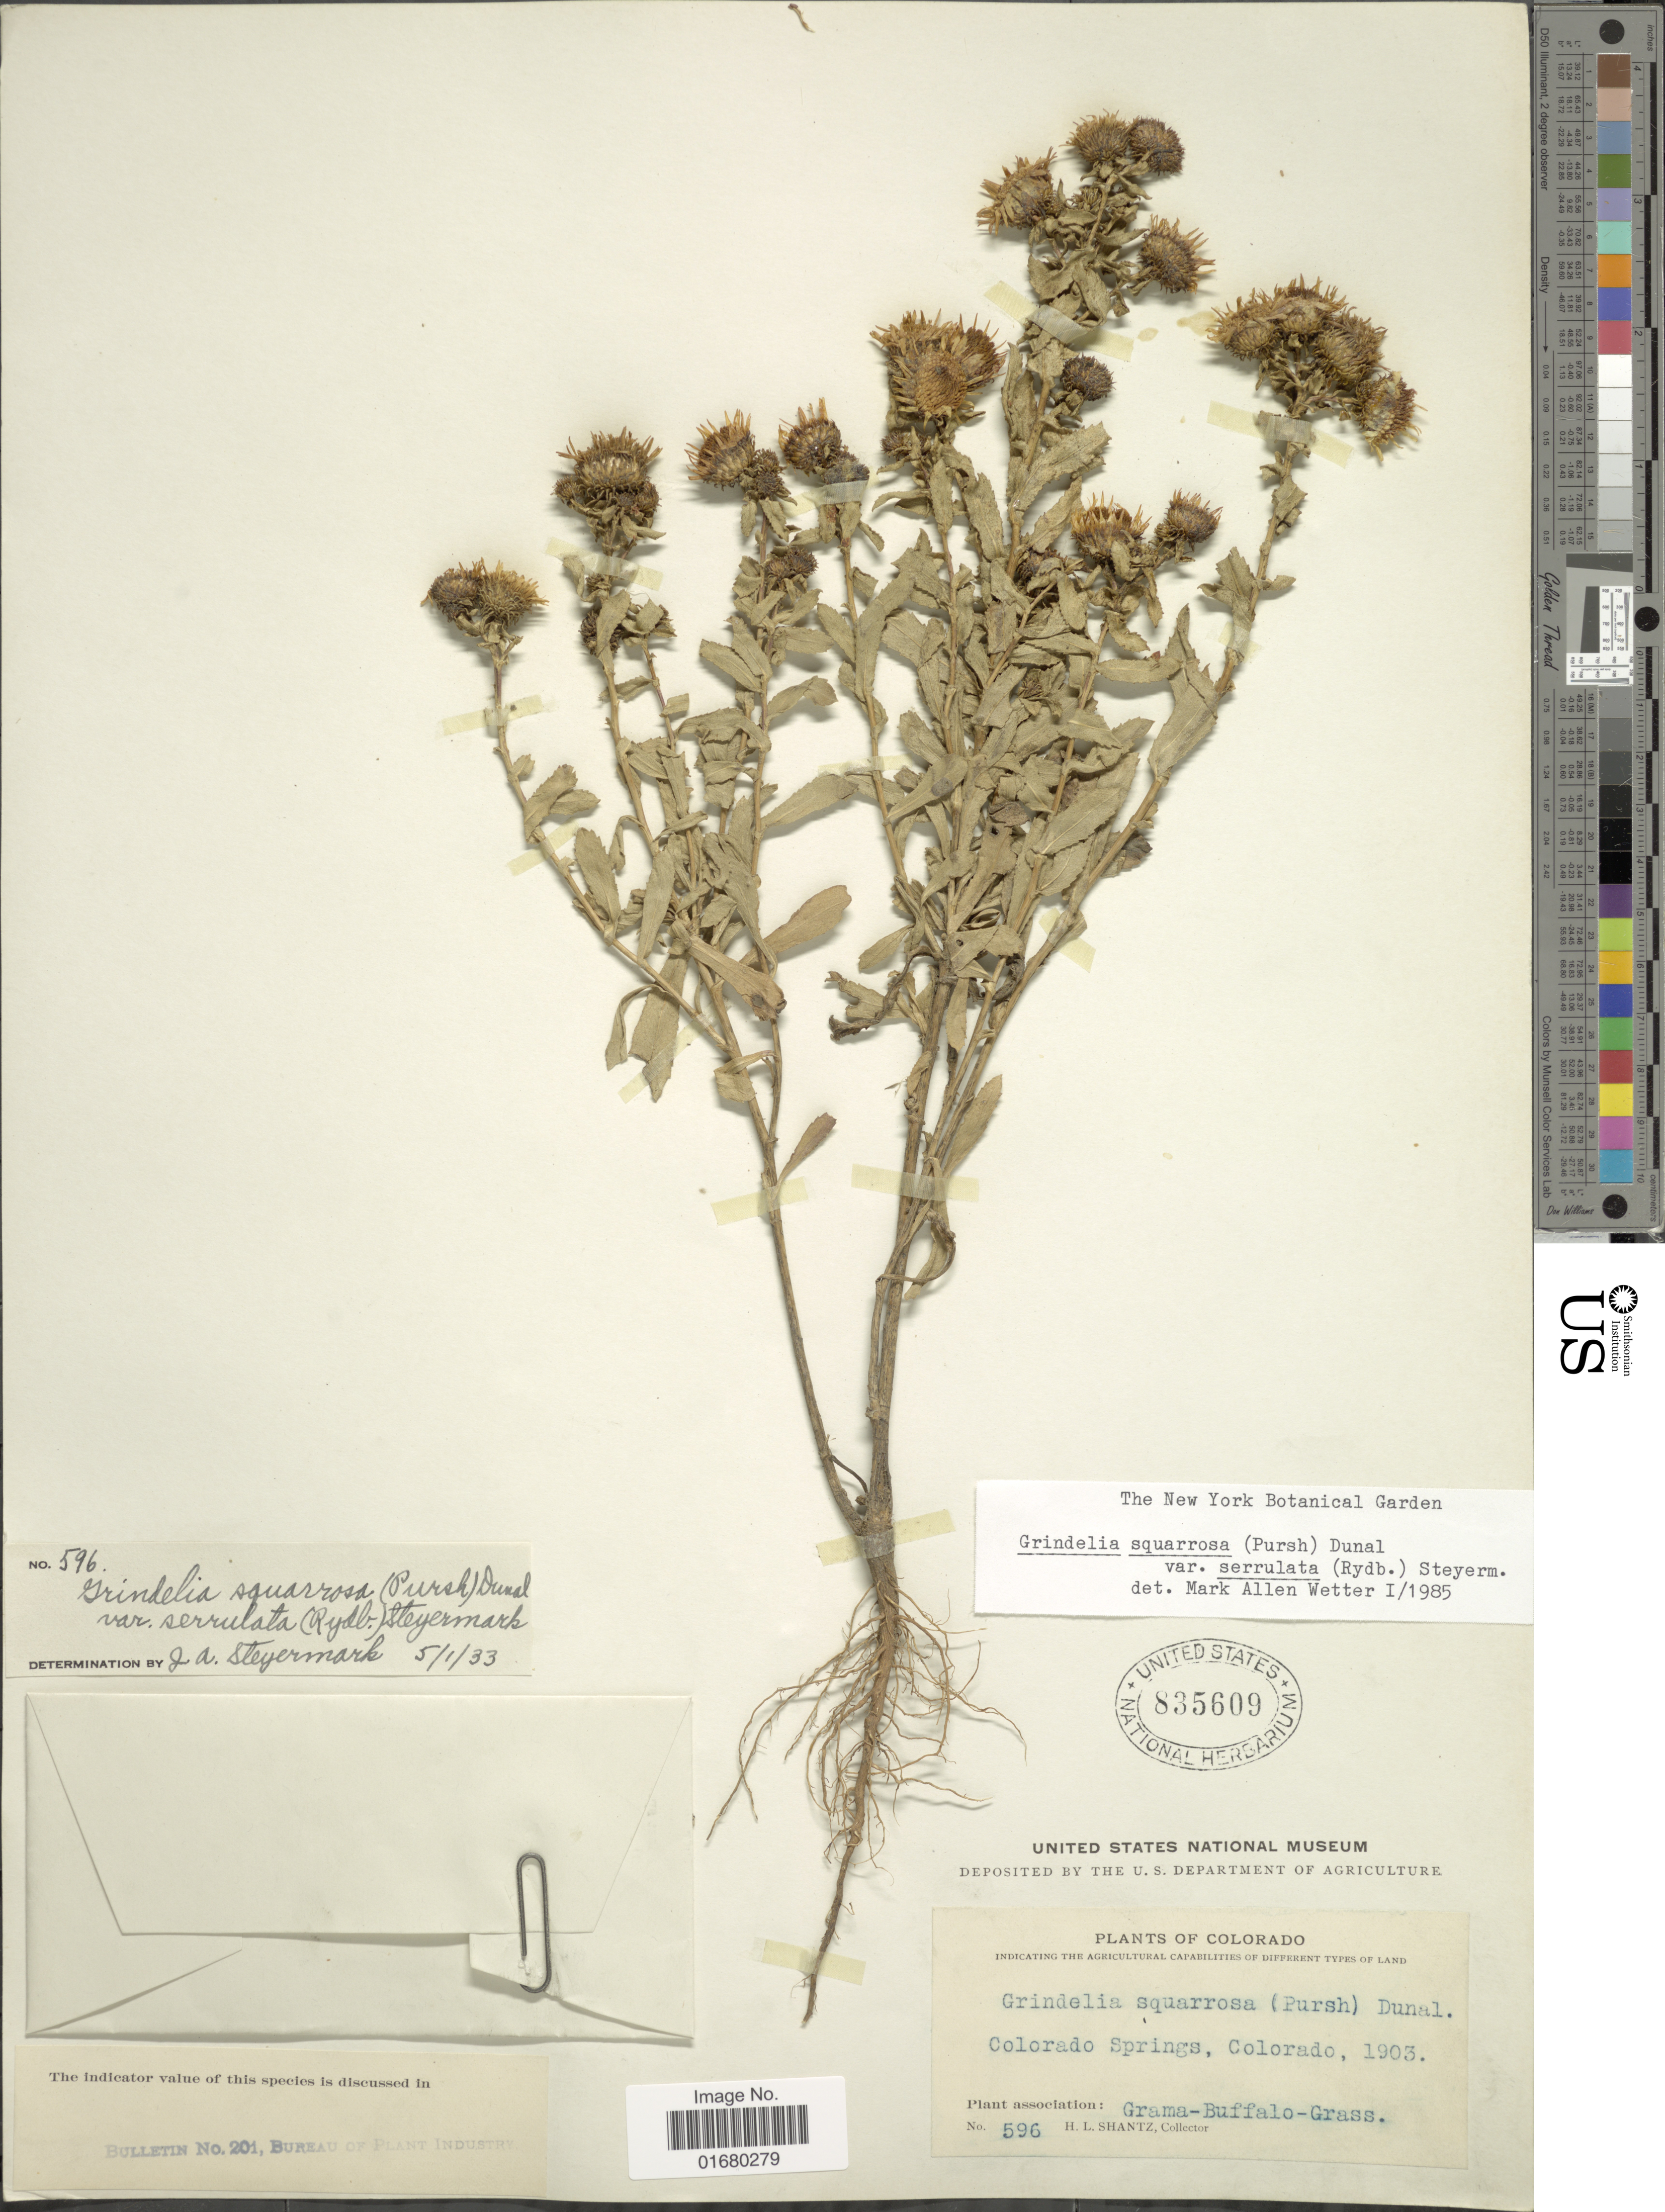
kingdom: Plantae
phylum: Tracheophyta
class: Magnoliopsida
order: Asterales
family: Asteraceae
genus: Grindelia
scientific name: Grindelia squarrosa var. serrulata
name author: (Rydb.) Steyerm.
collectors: H. Shantz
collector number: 596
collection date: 1903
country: United States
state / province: Colorado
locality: Colorado Springs, Plant association: Grama-Buffalo-Grass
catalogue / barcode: US 835609